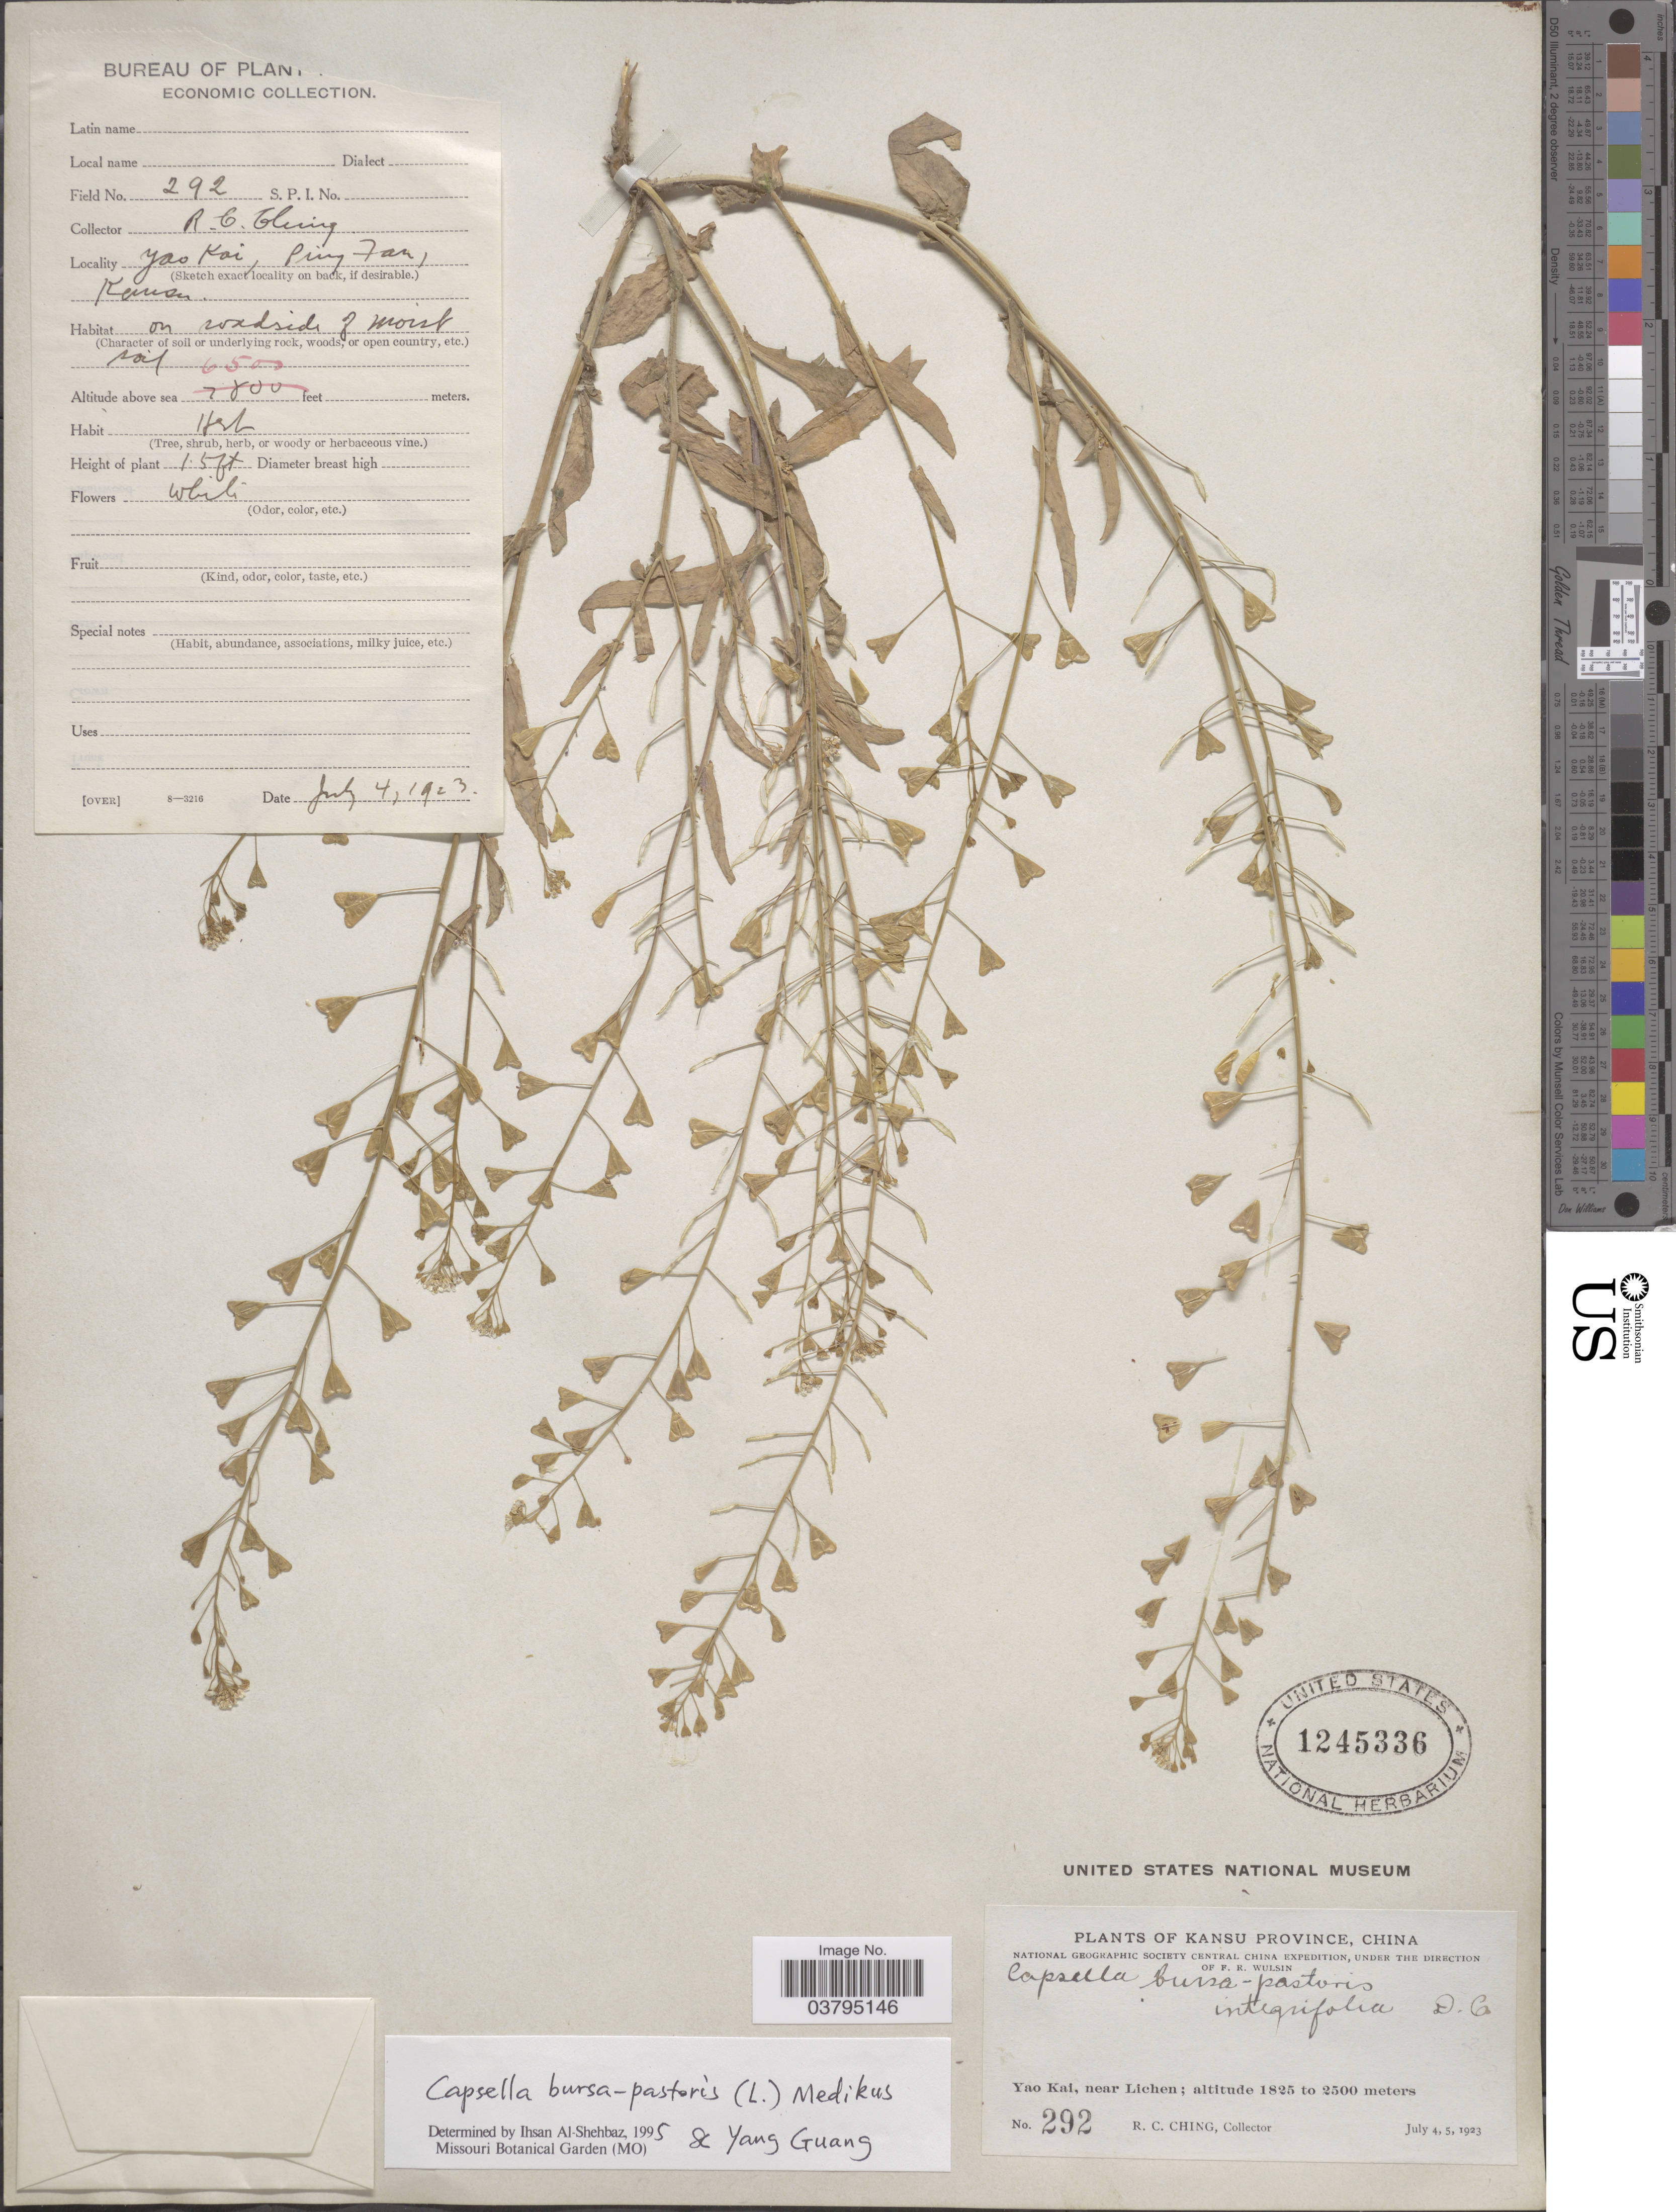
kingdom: Plantae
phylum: Tracheophyta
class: Magnoliopsida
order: Brassicales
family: Brassicaceae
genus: Capsella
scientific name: Capsella bursa-pastoris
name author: (L.) Medik.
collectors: R. C. Ching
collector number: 292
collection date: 1923-07-04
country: China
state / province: Gansu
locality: Kansu Province. Yao Kai, near Lichen. Ping Fan.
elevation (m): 1981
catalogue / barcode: US 1245336